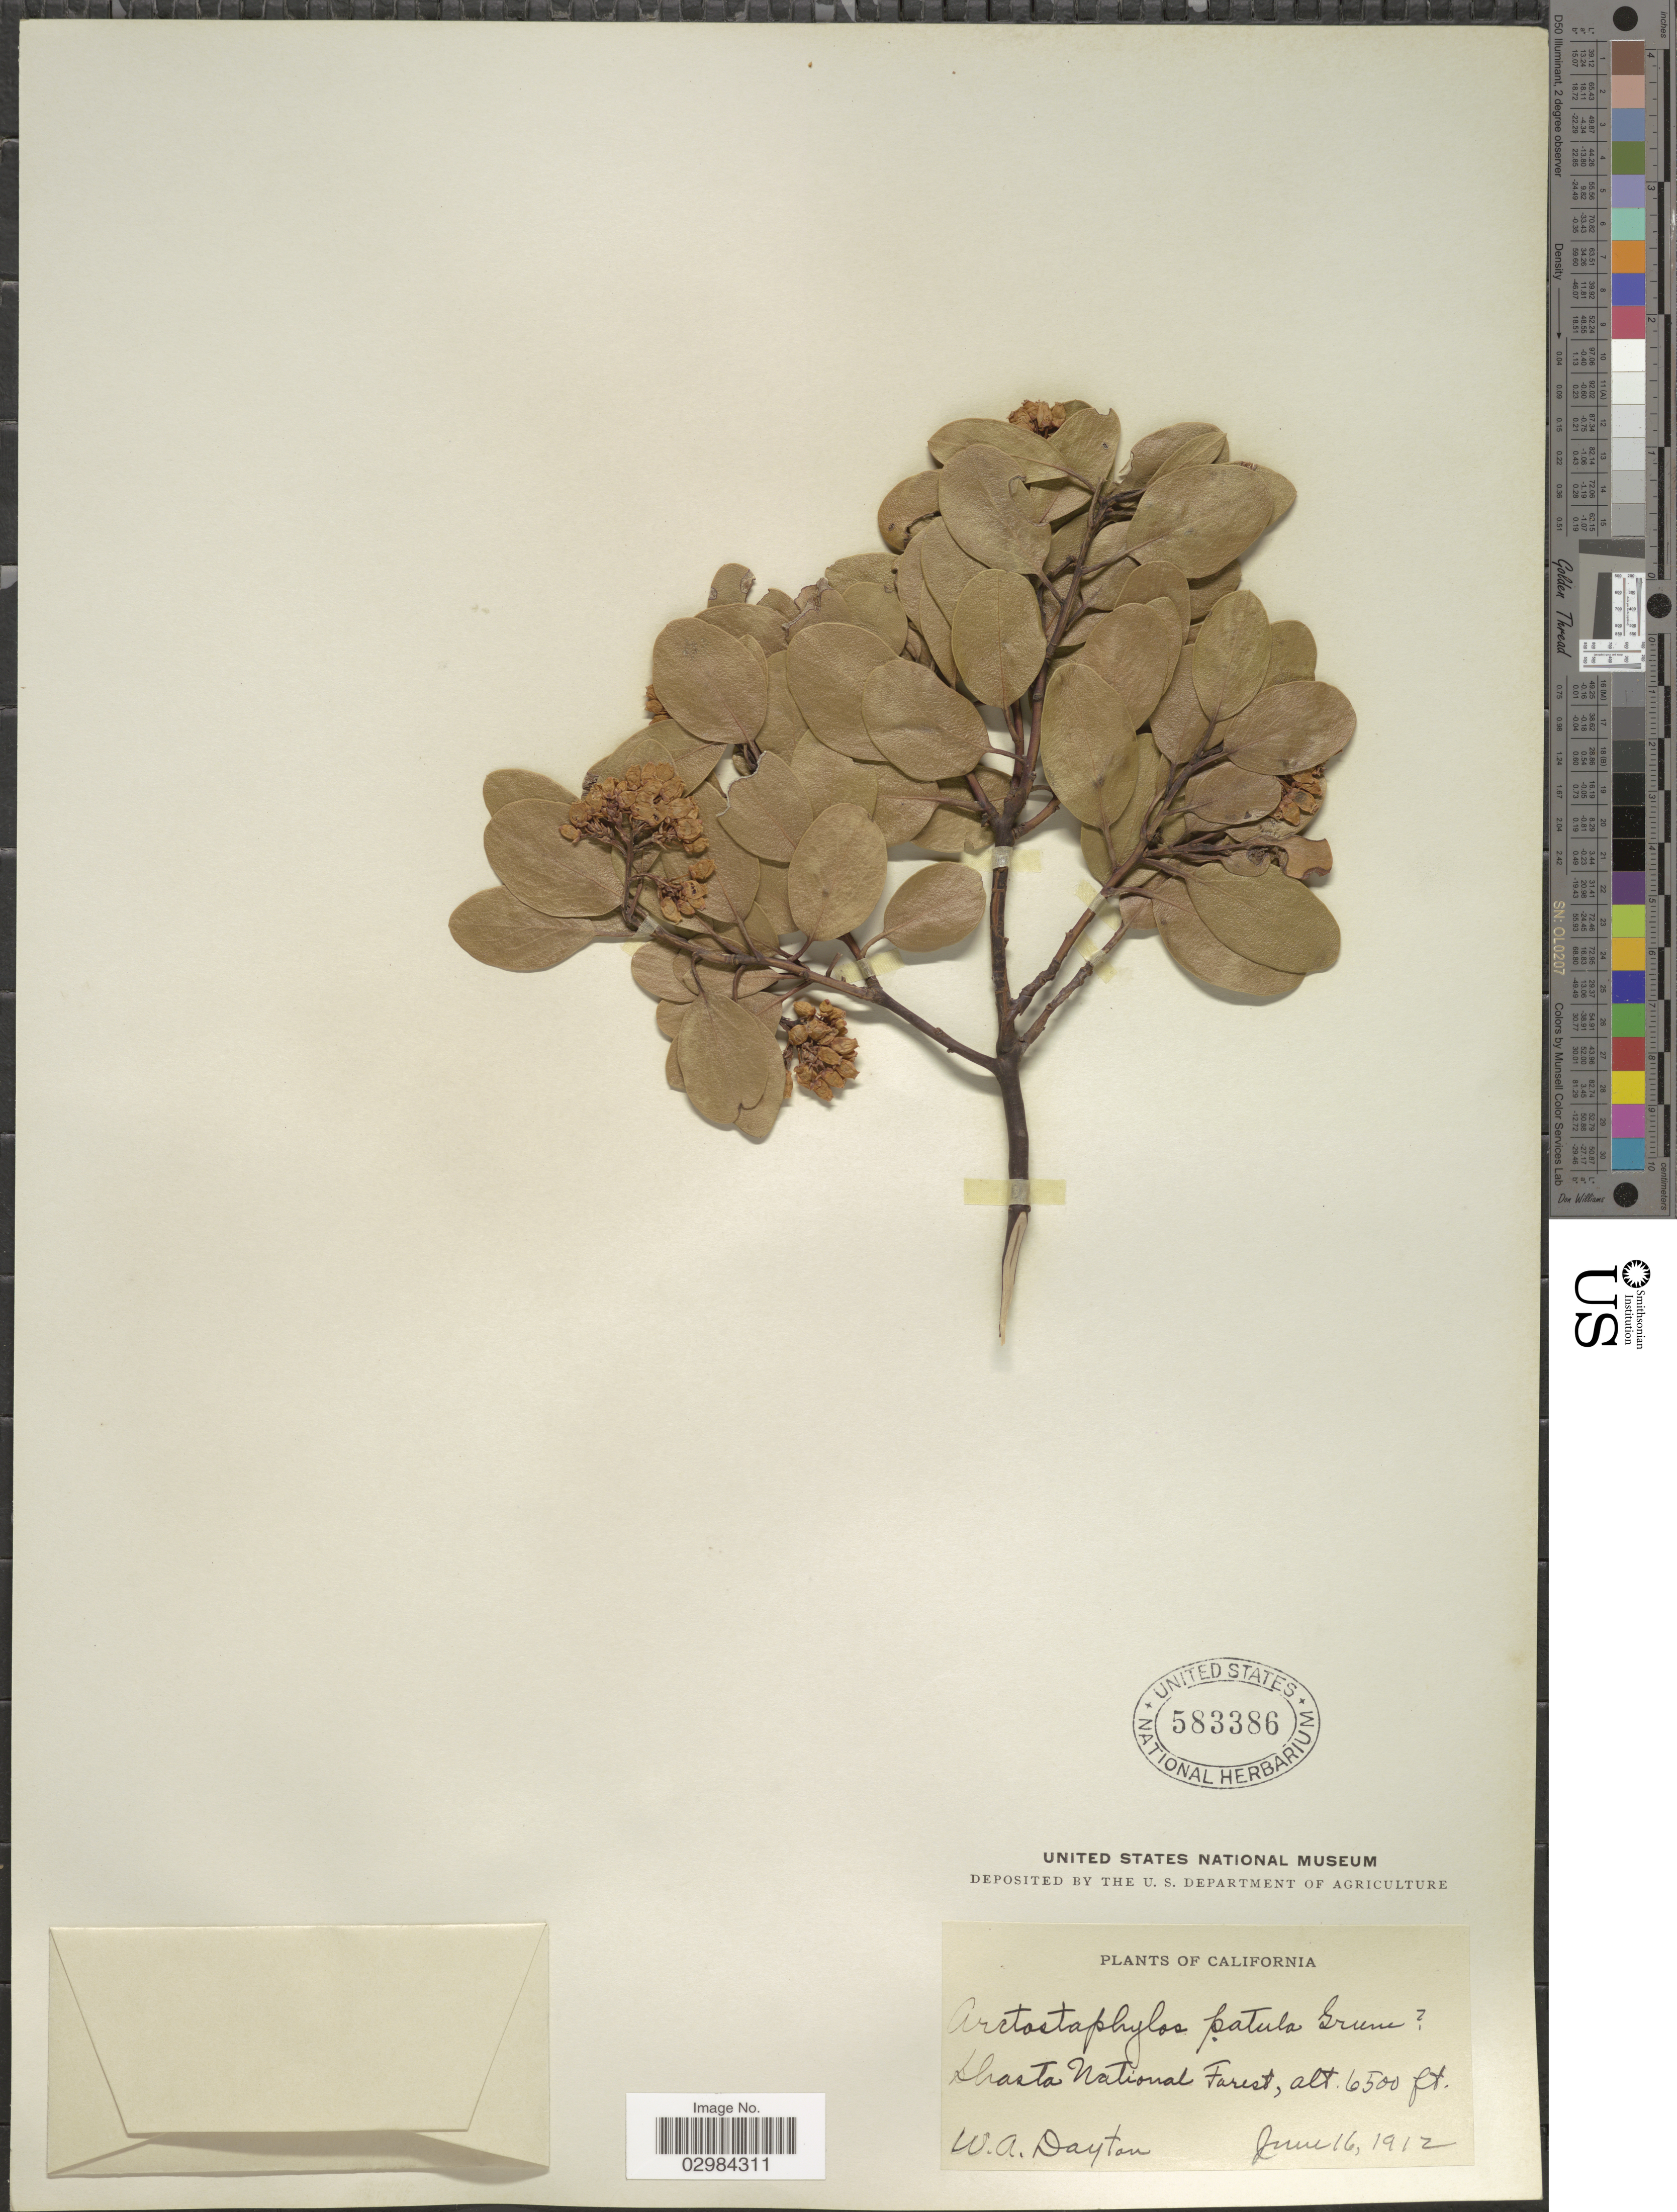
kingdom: Plantae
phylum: Tracheophyta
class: Magnoliopsida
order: Ericales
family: Ericaceae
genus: Arctostaphylos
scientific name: Arctostaphylos patula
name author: Greene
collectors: W. Dayton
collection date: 1912-06-16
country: United States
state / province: California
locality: Shasta National Forest.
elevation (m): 1981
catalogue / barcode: US 583386